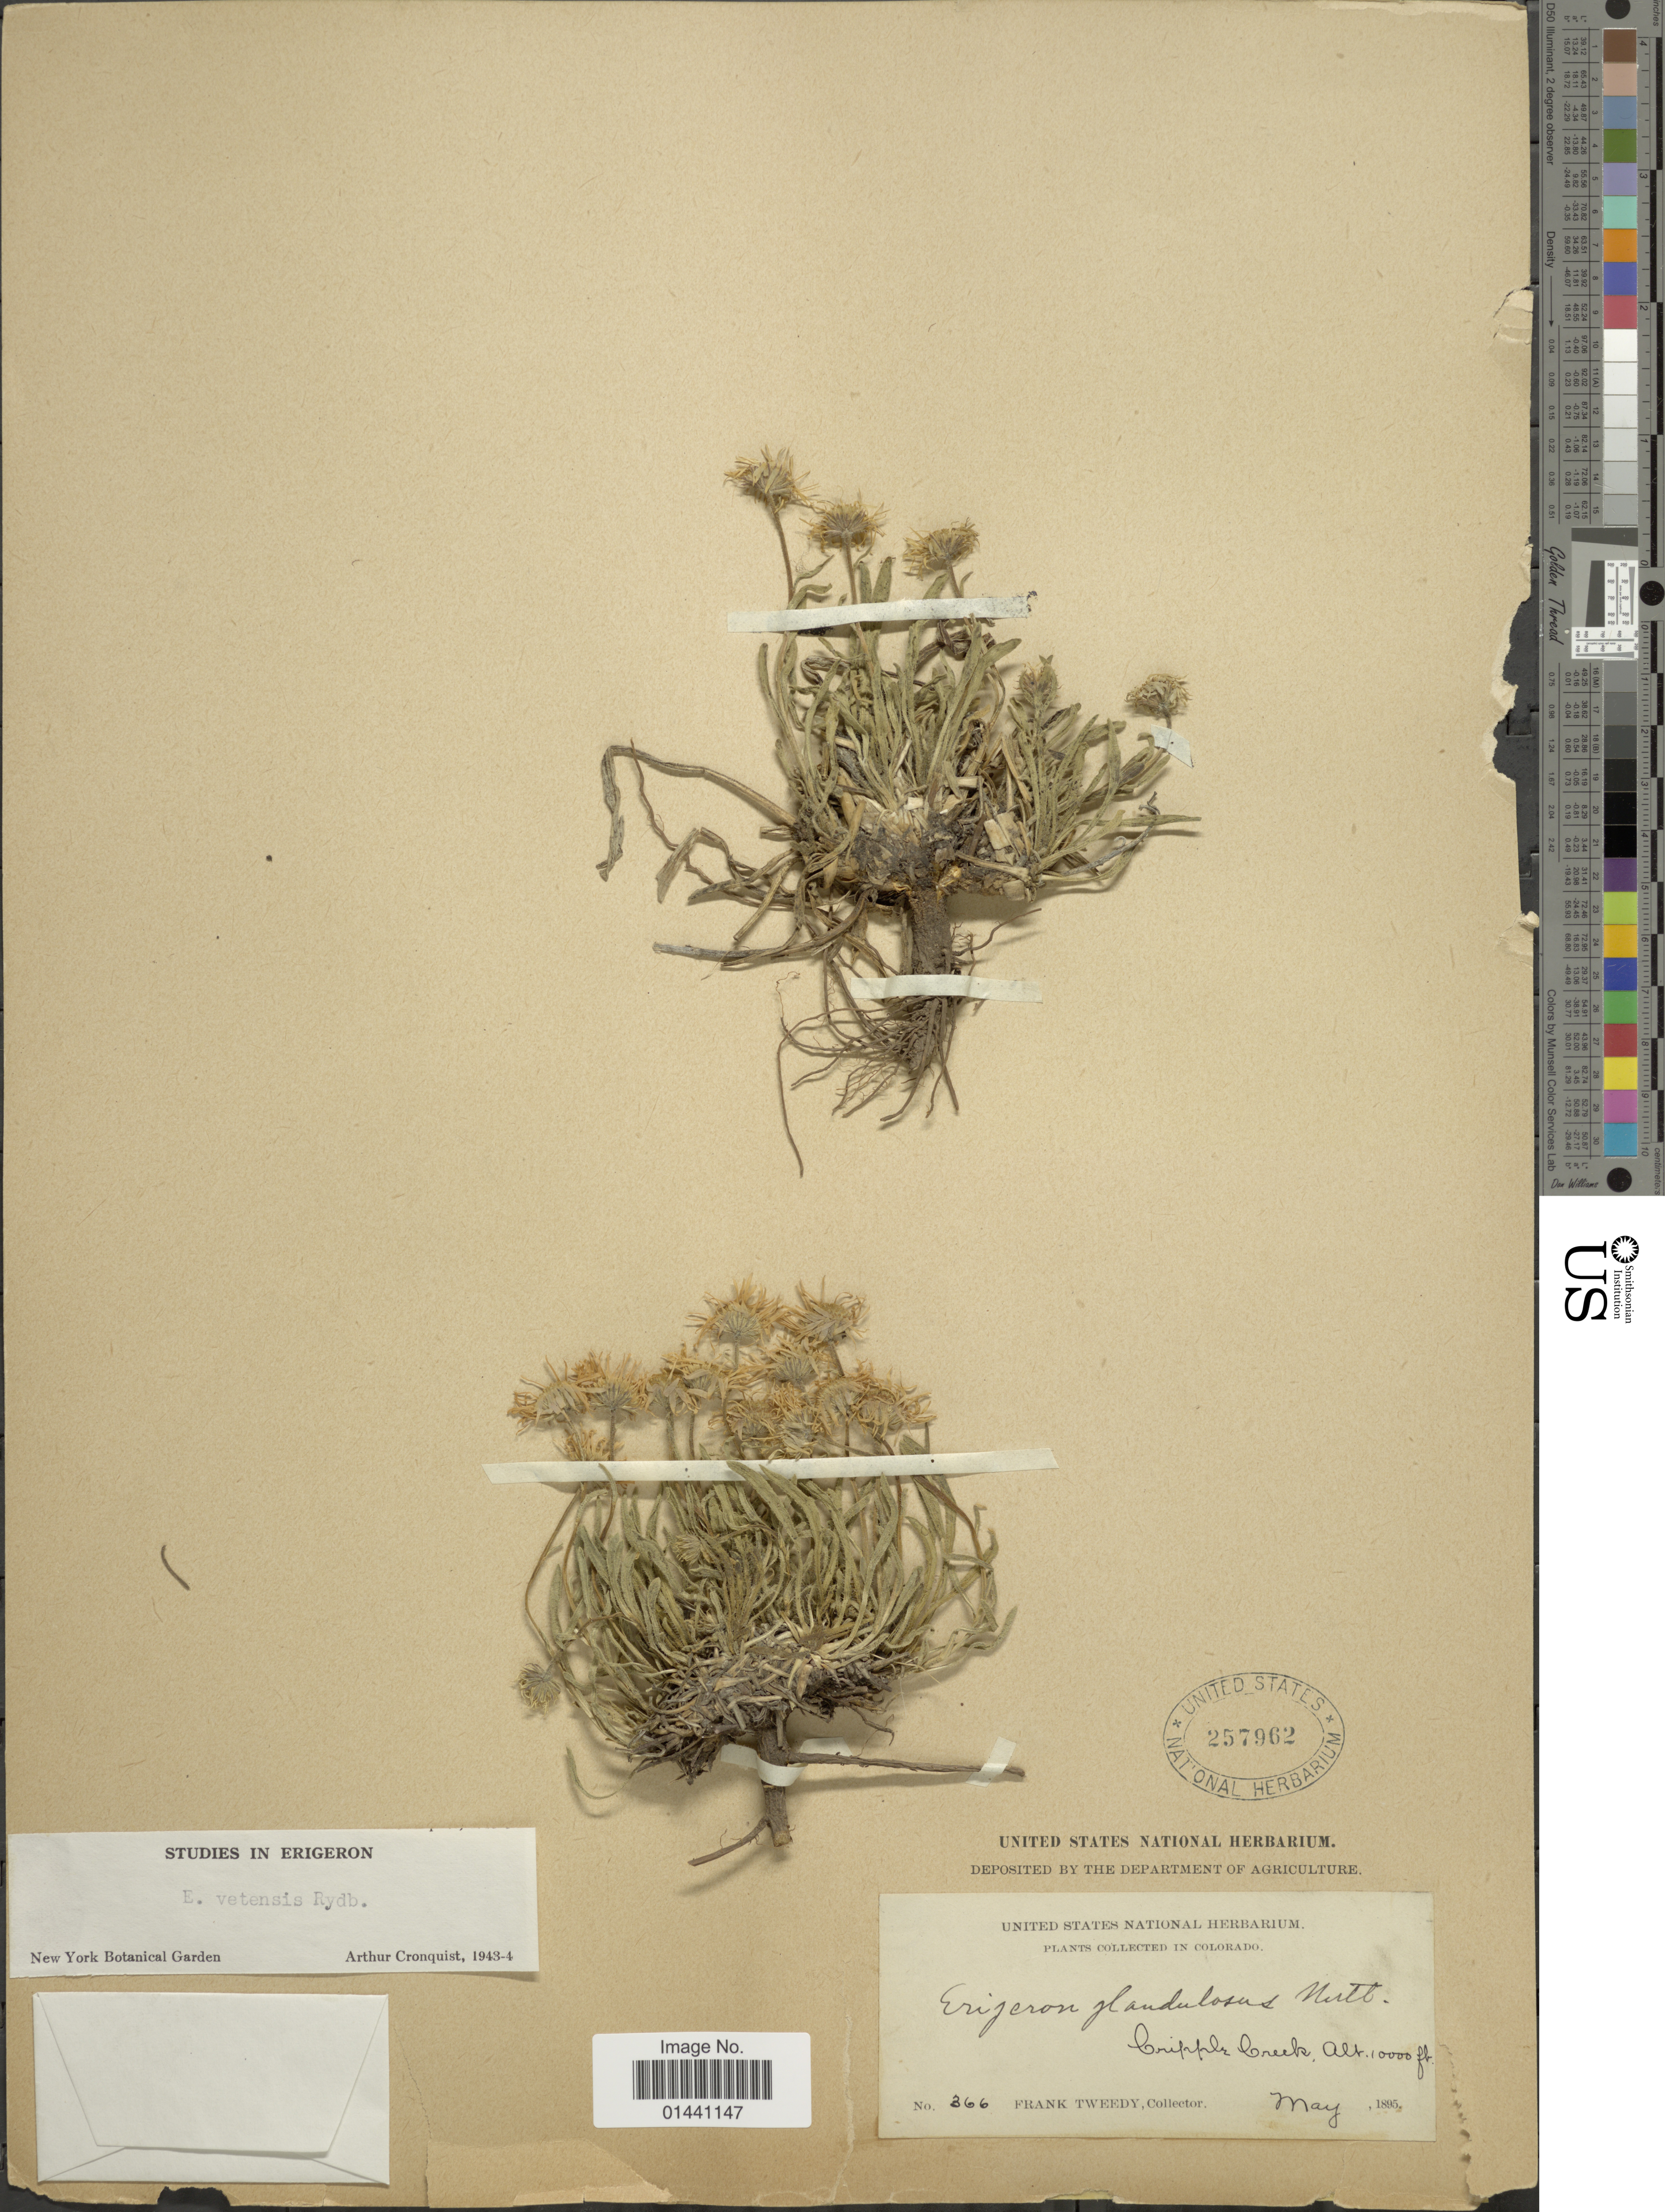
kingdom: Plantae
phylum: Tracheophyta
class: Magnoliopsida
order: Asterales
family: Asteraceae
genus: Erigeron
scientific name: Erigeron vetensis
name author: Rydb.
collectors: F. Tweedy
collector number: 366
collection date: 1895-05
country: United States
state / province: Colorado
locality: Cripple Creek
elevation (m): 305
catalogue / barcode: US 257962